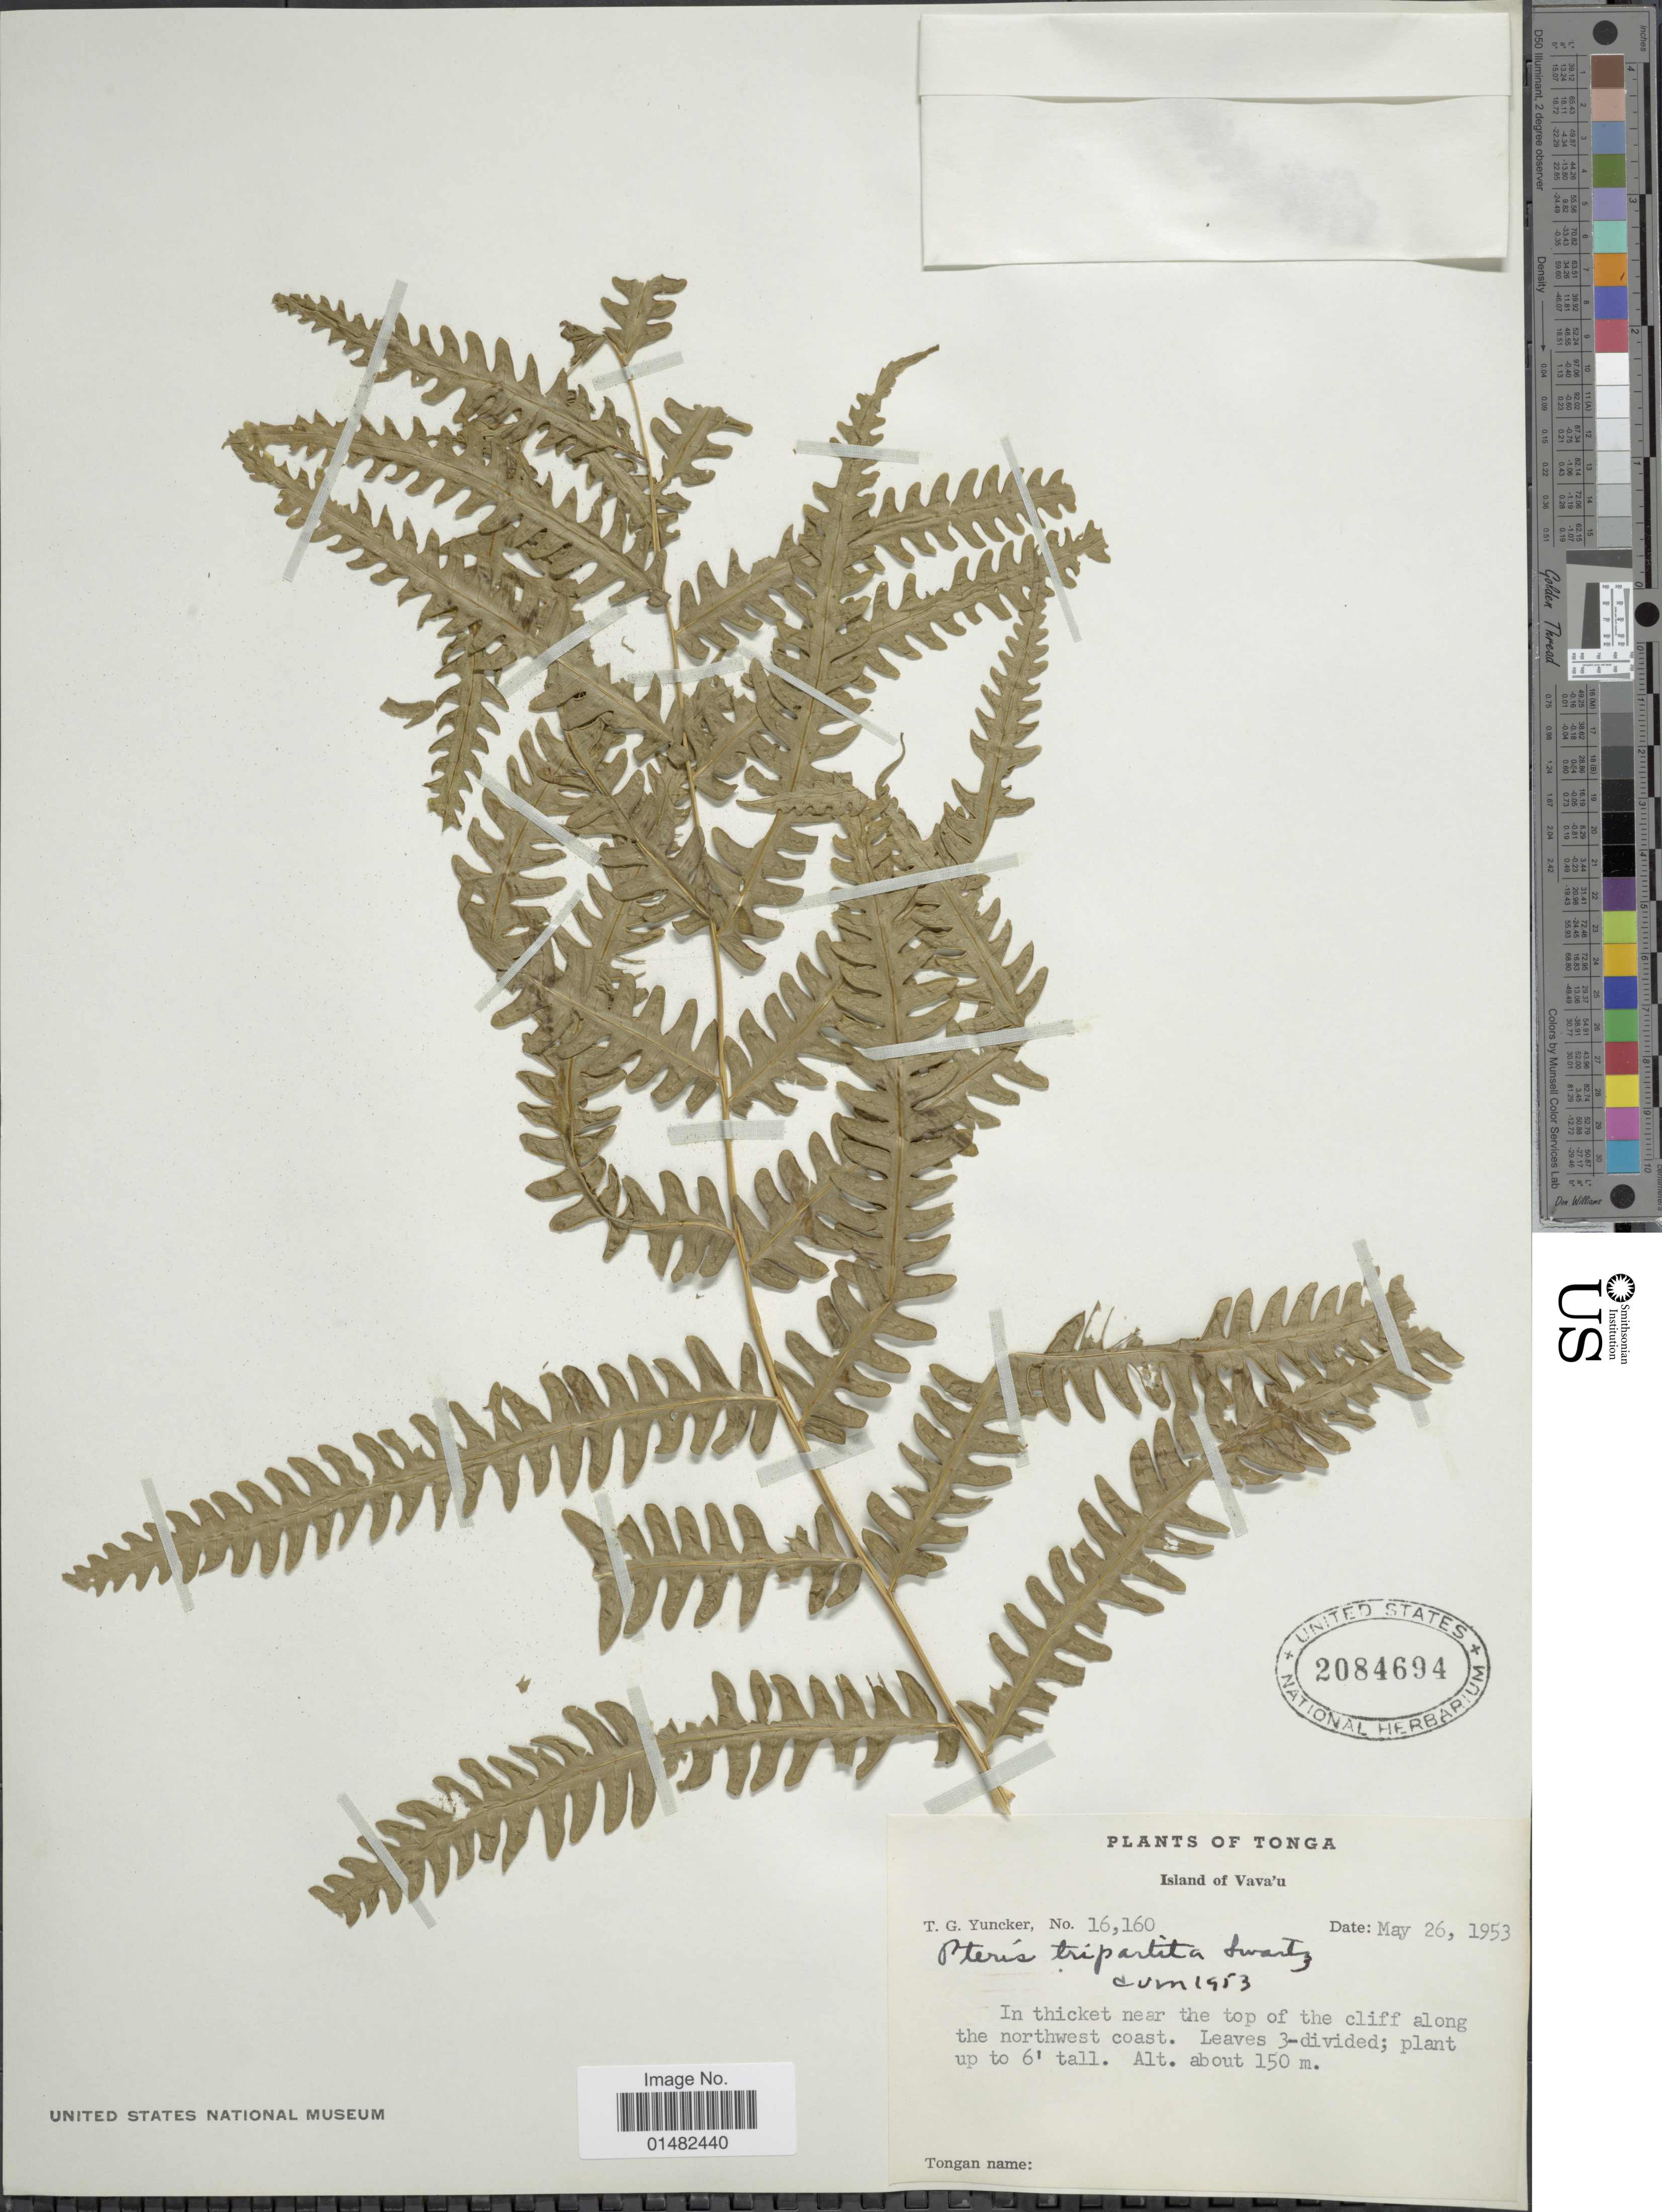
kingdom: Plantae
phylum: Tracheophyta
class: Polypodiopsida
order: Polypodiales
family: Pteridaceae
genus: Pteris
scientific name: Pteris tripartita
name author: Sw.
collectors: T. G. Yuncker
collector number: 16160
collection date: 1953-05-26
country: Tonga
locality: Island of Vava'u, In thicket near the top of the cliff along the northwest coast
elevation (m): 150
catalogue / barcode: US 2084694